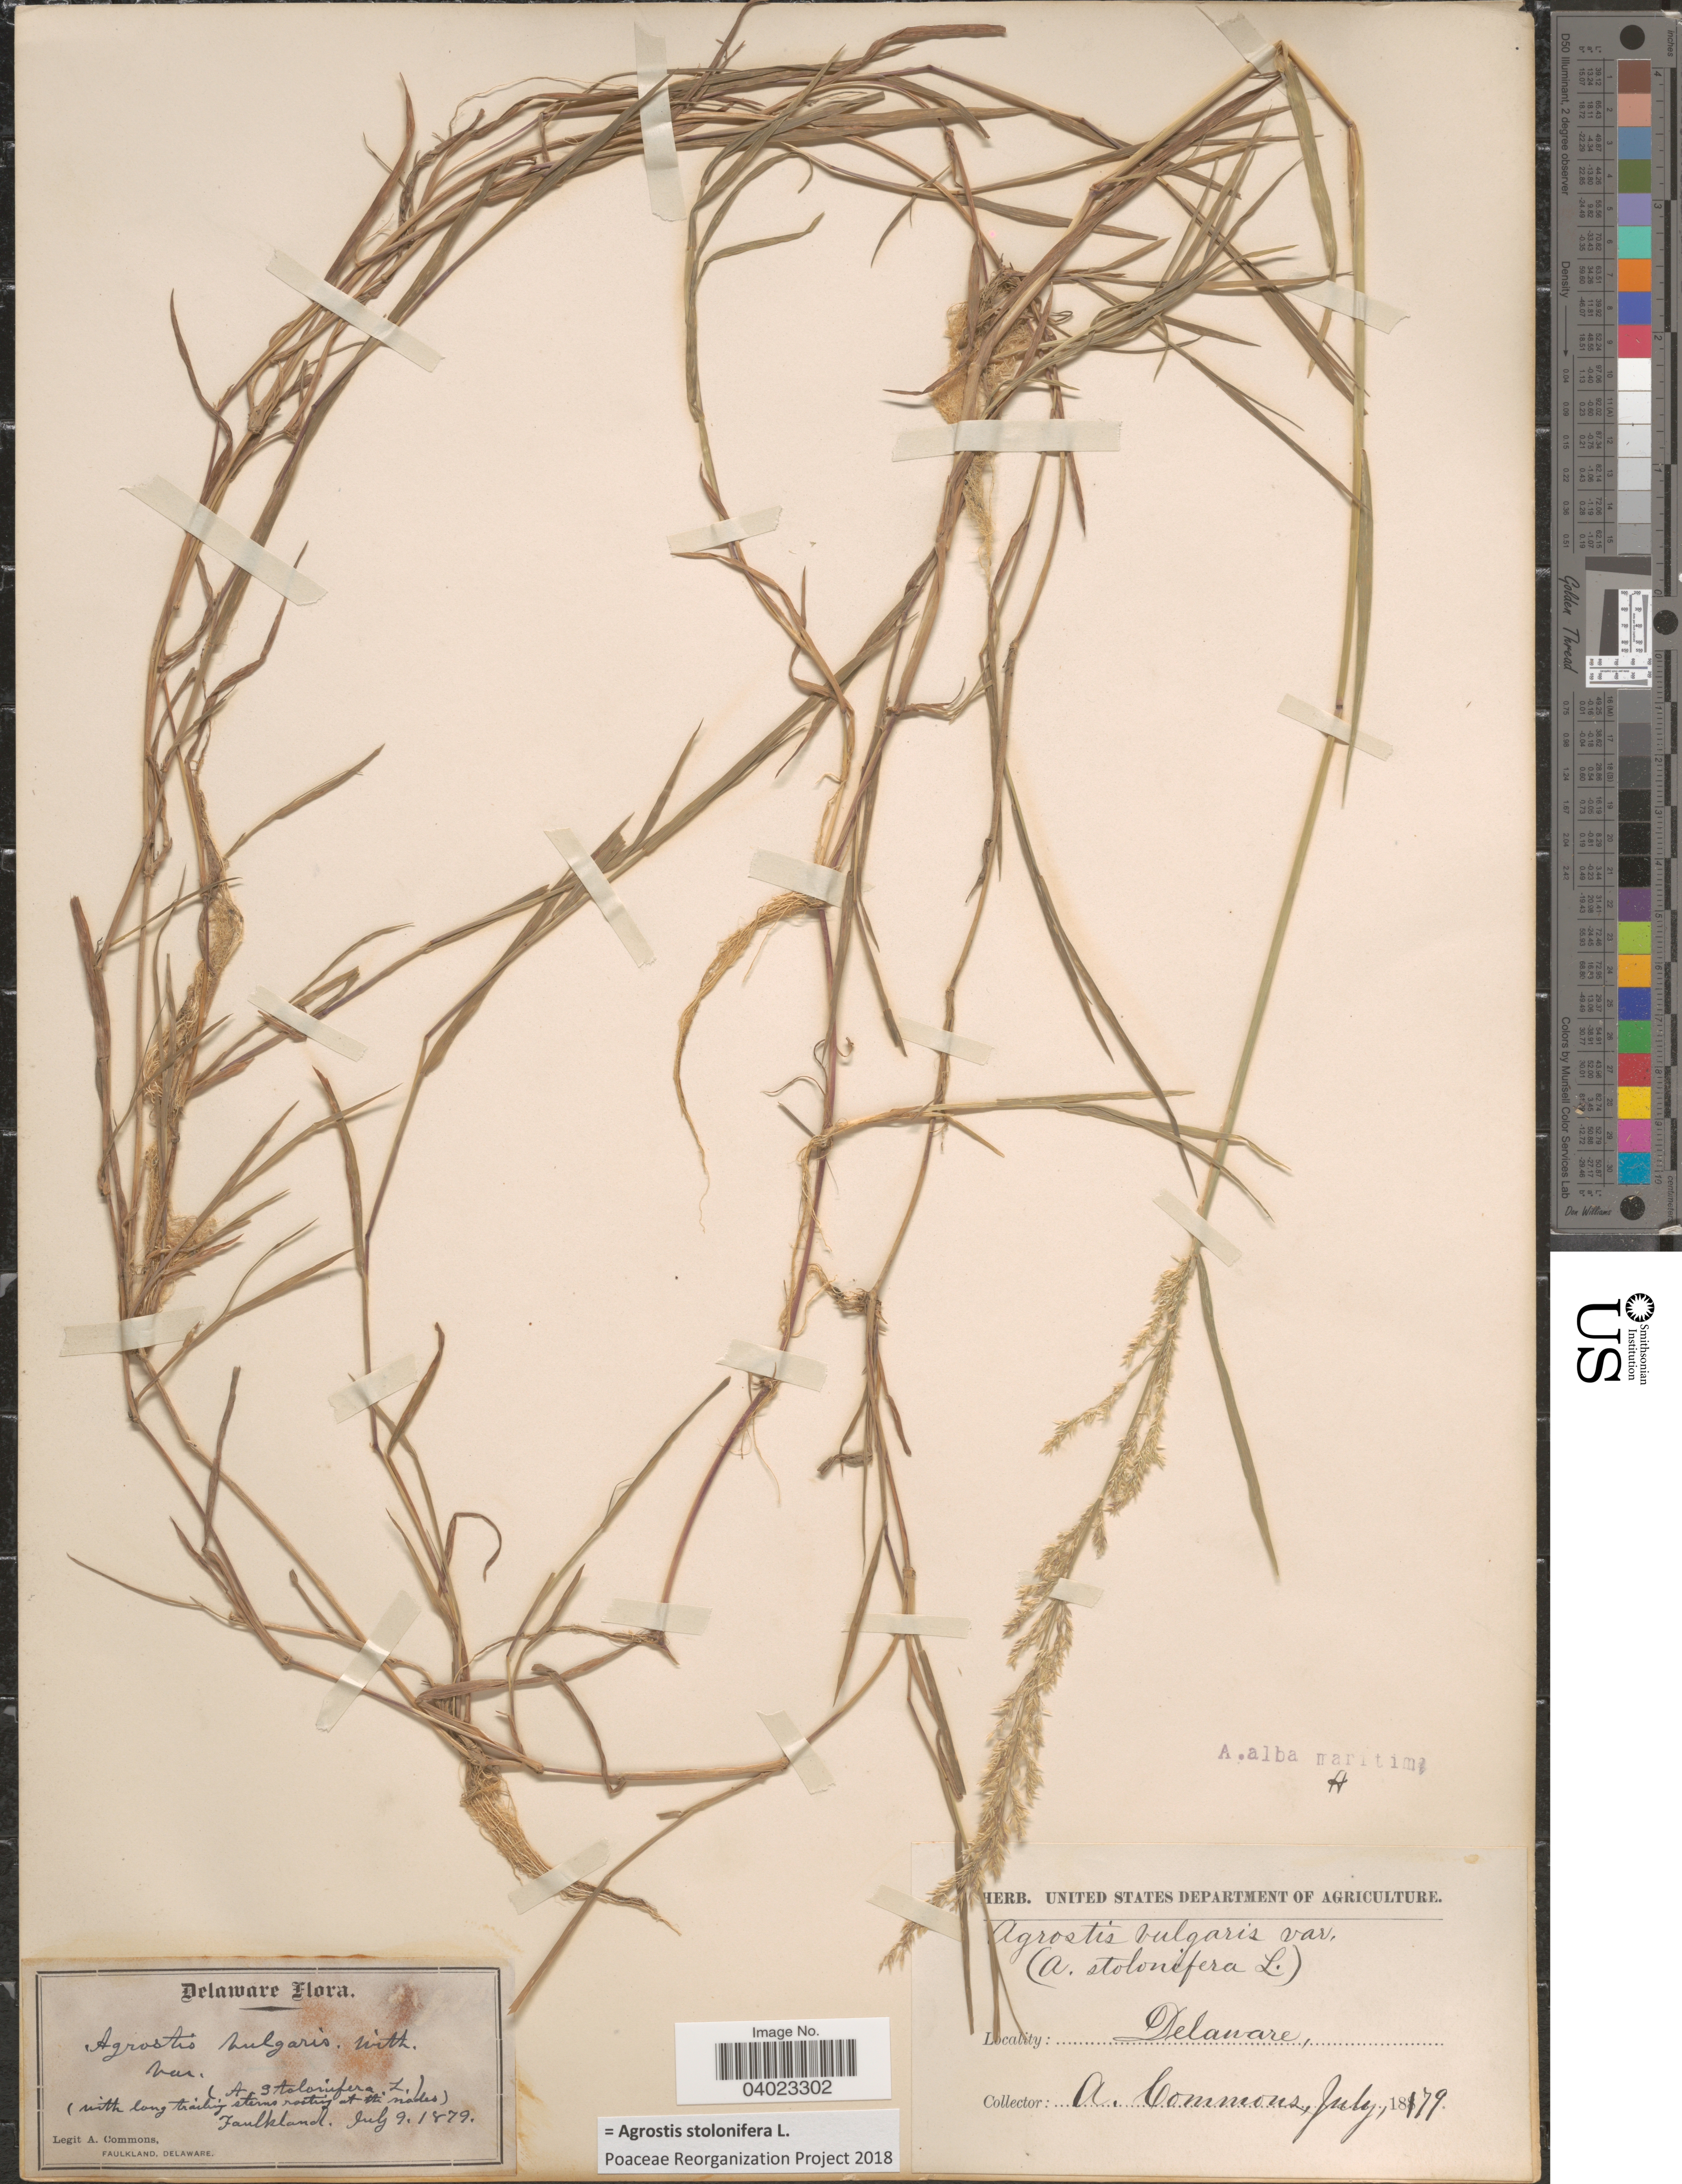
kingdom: Plantae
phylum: Tracheophyta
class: Liliopsida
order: Poales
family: Poaceae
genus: Agrostis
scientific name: Agrostis stolonifera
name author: L.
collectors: A. Commons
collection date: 1879-07-09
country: United States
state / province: Delaware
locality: Faulkland.